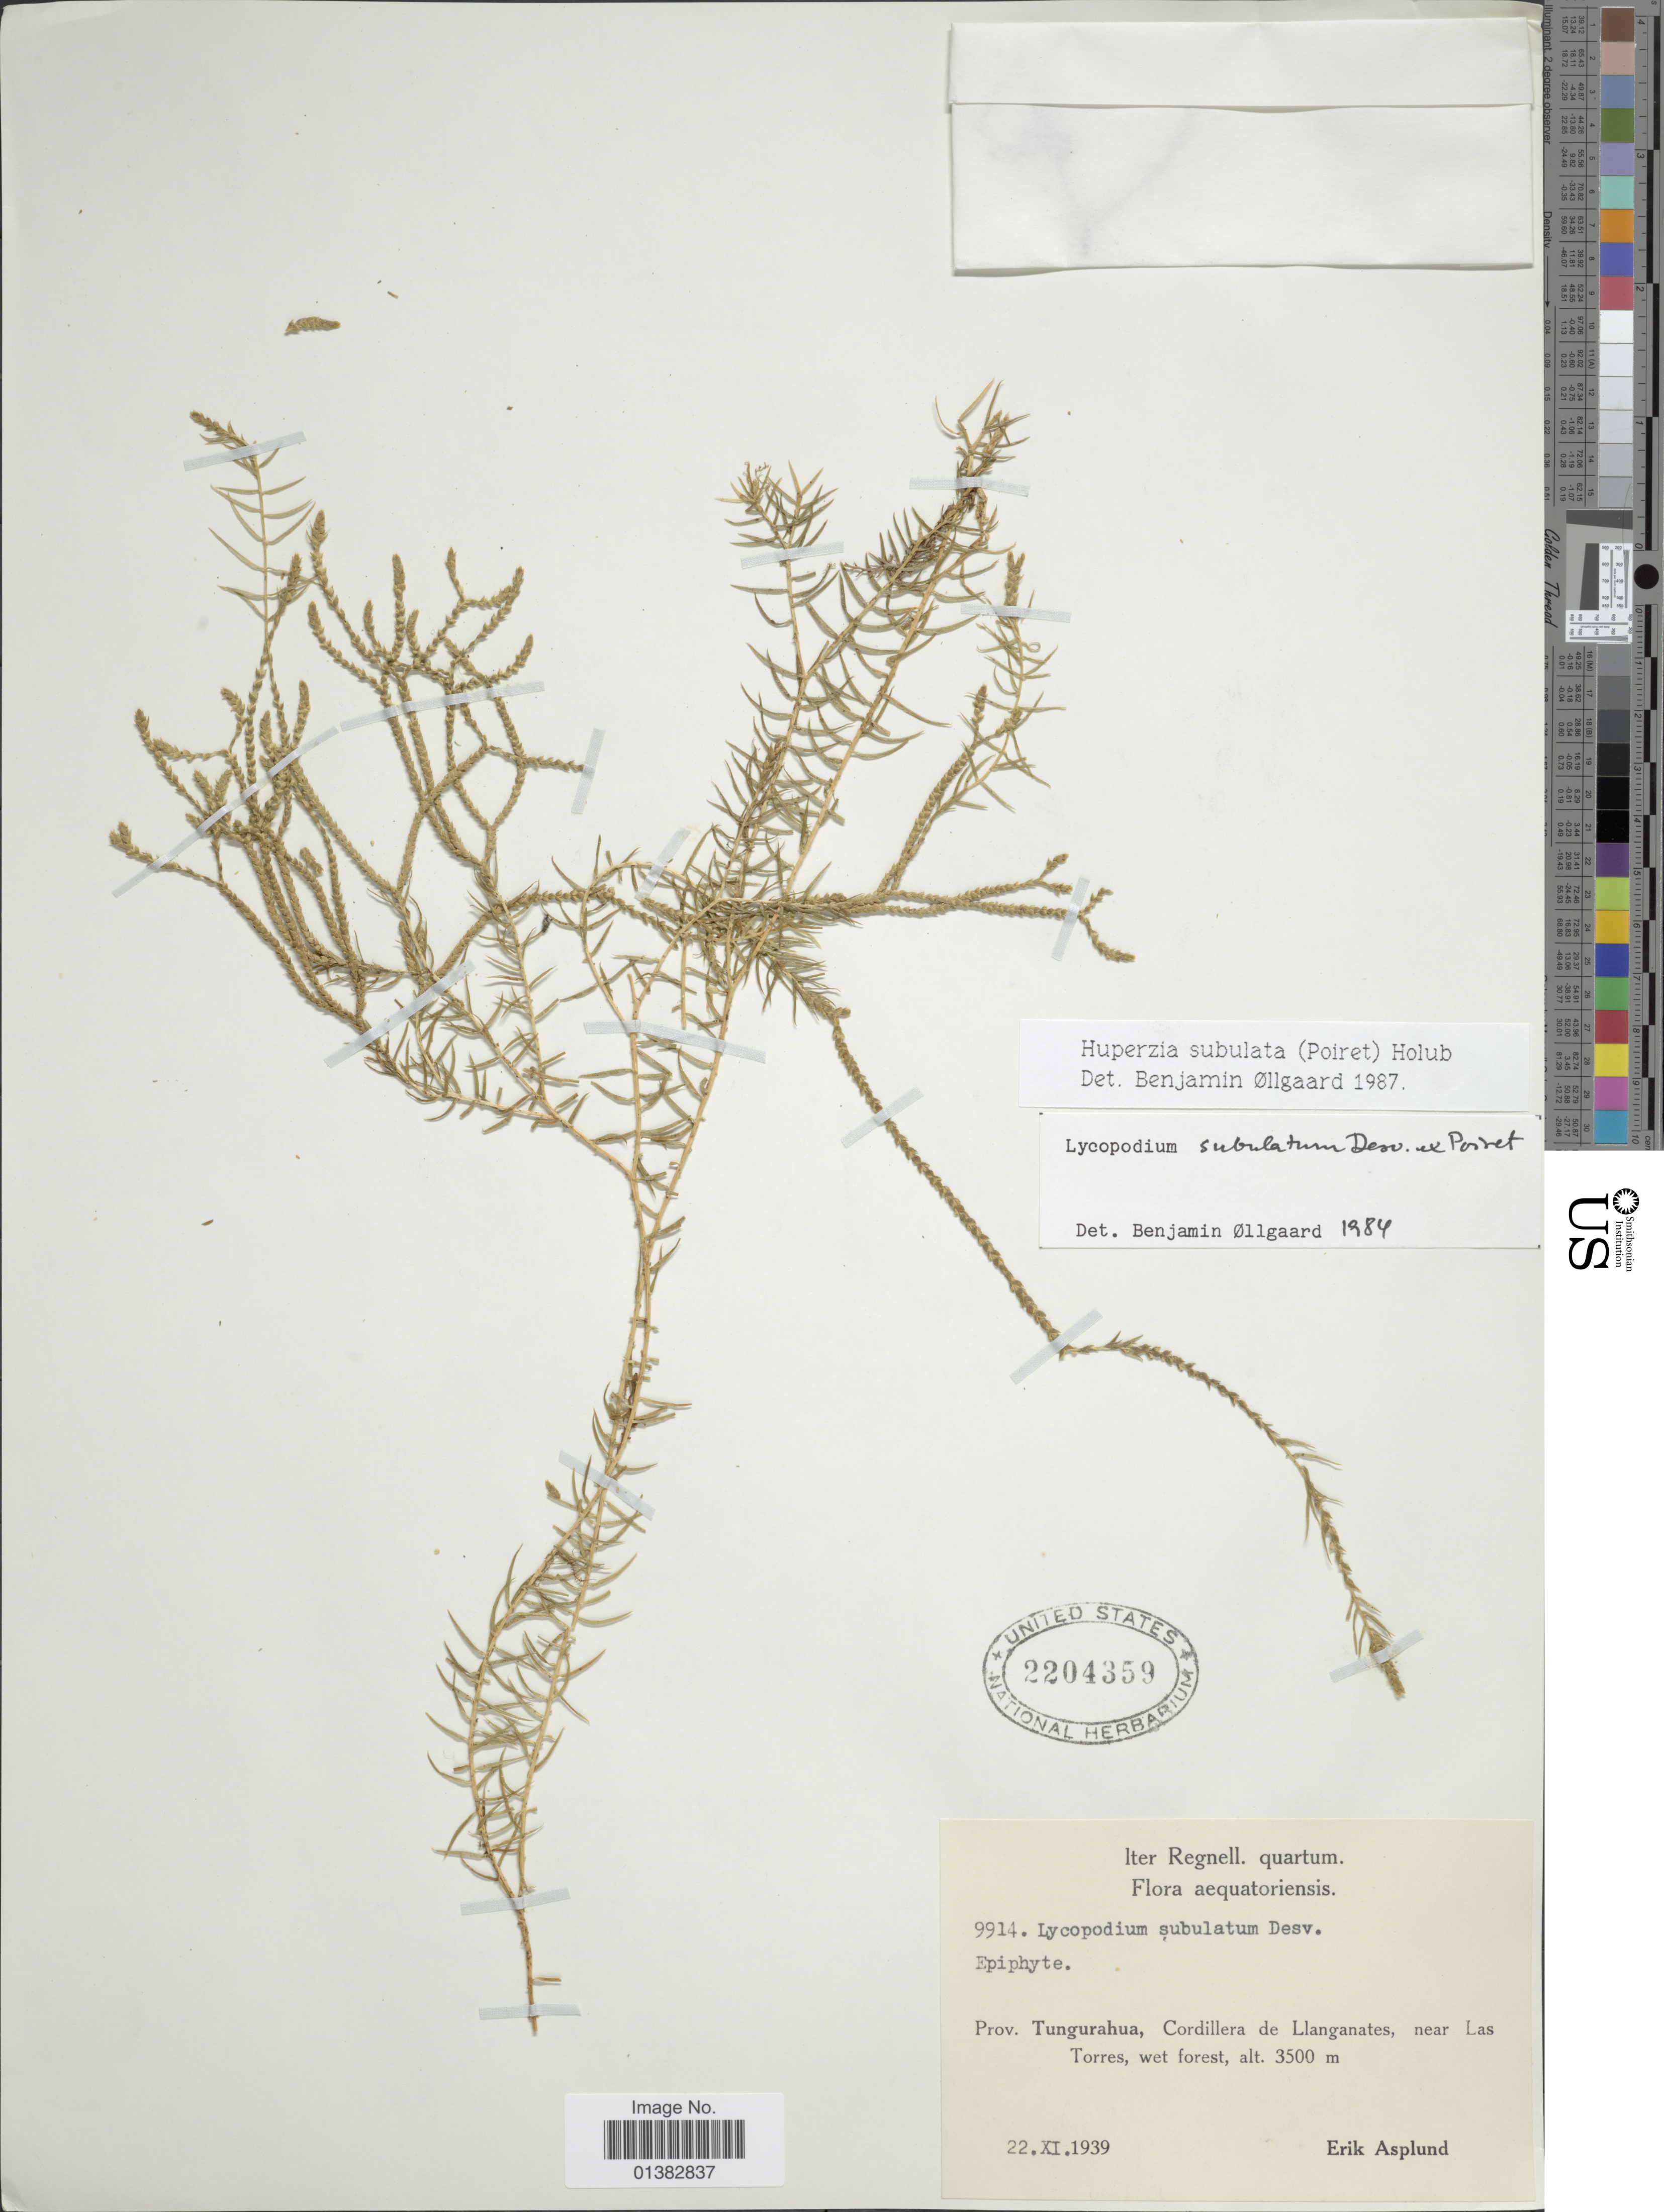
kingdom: Plantae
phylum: Tracheophyta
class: Lycopodiopsida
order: Lycopodiales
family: Lycopodiaceae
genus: Phlegmariurus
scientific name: Phlegmariurus subulatus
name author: (Desv. ex Poir.) B. Øllg.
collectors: E. Asplund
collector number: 9914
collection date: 1939-11-22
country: Ecuador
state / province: Tungurahua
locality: Cordillera de Llanganates, near Las Torres, wet forest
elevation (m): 3500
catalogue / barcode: US 2204359